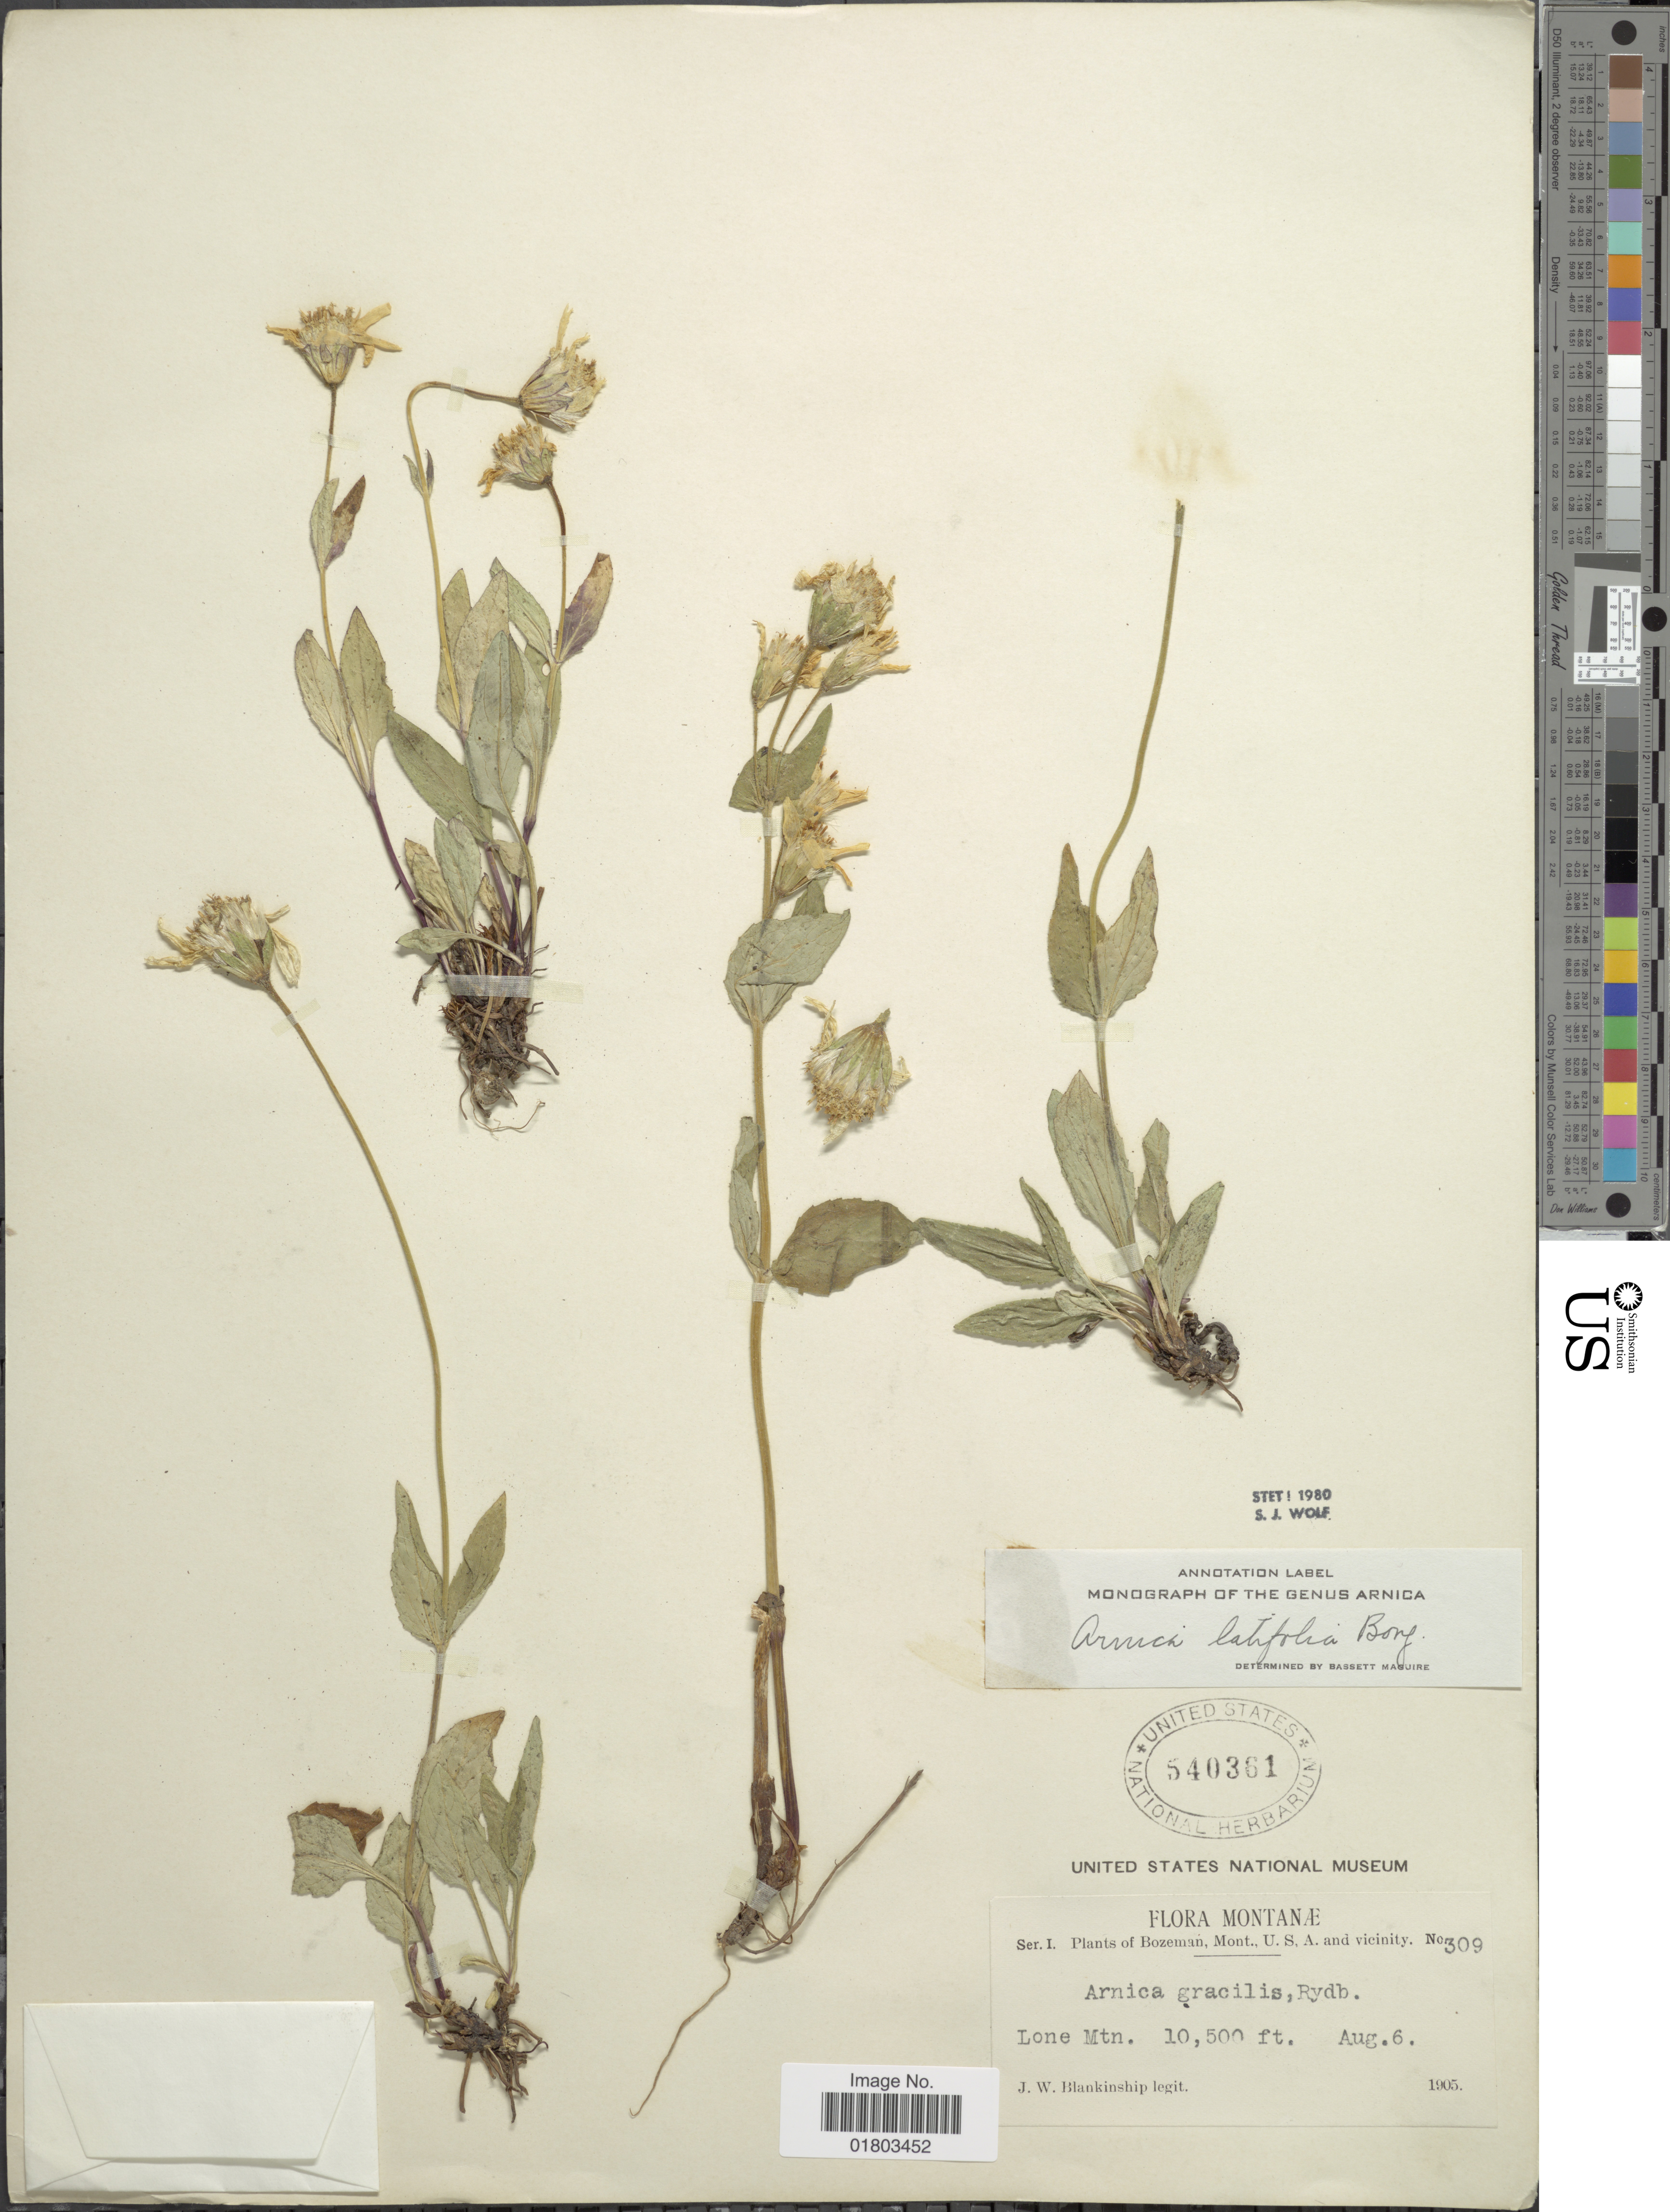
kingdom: Plantae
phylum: Tracheophyta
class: Magnoliopsida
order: Asterales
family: Asteraceae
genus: Arnica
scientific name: Arnica latifolia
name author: Bong.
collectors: J. W. Blankinship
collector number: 309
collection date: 1905-08-06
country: United States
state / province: Montana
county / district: Gallatin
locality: Bozeman, Lone Mtn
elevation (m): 3200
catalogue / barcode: US 540361